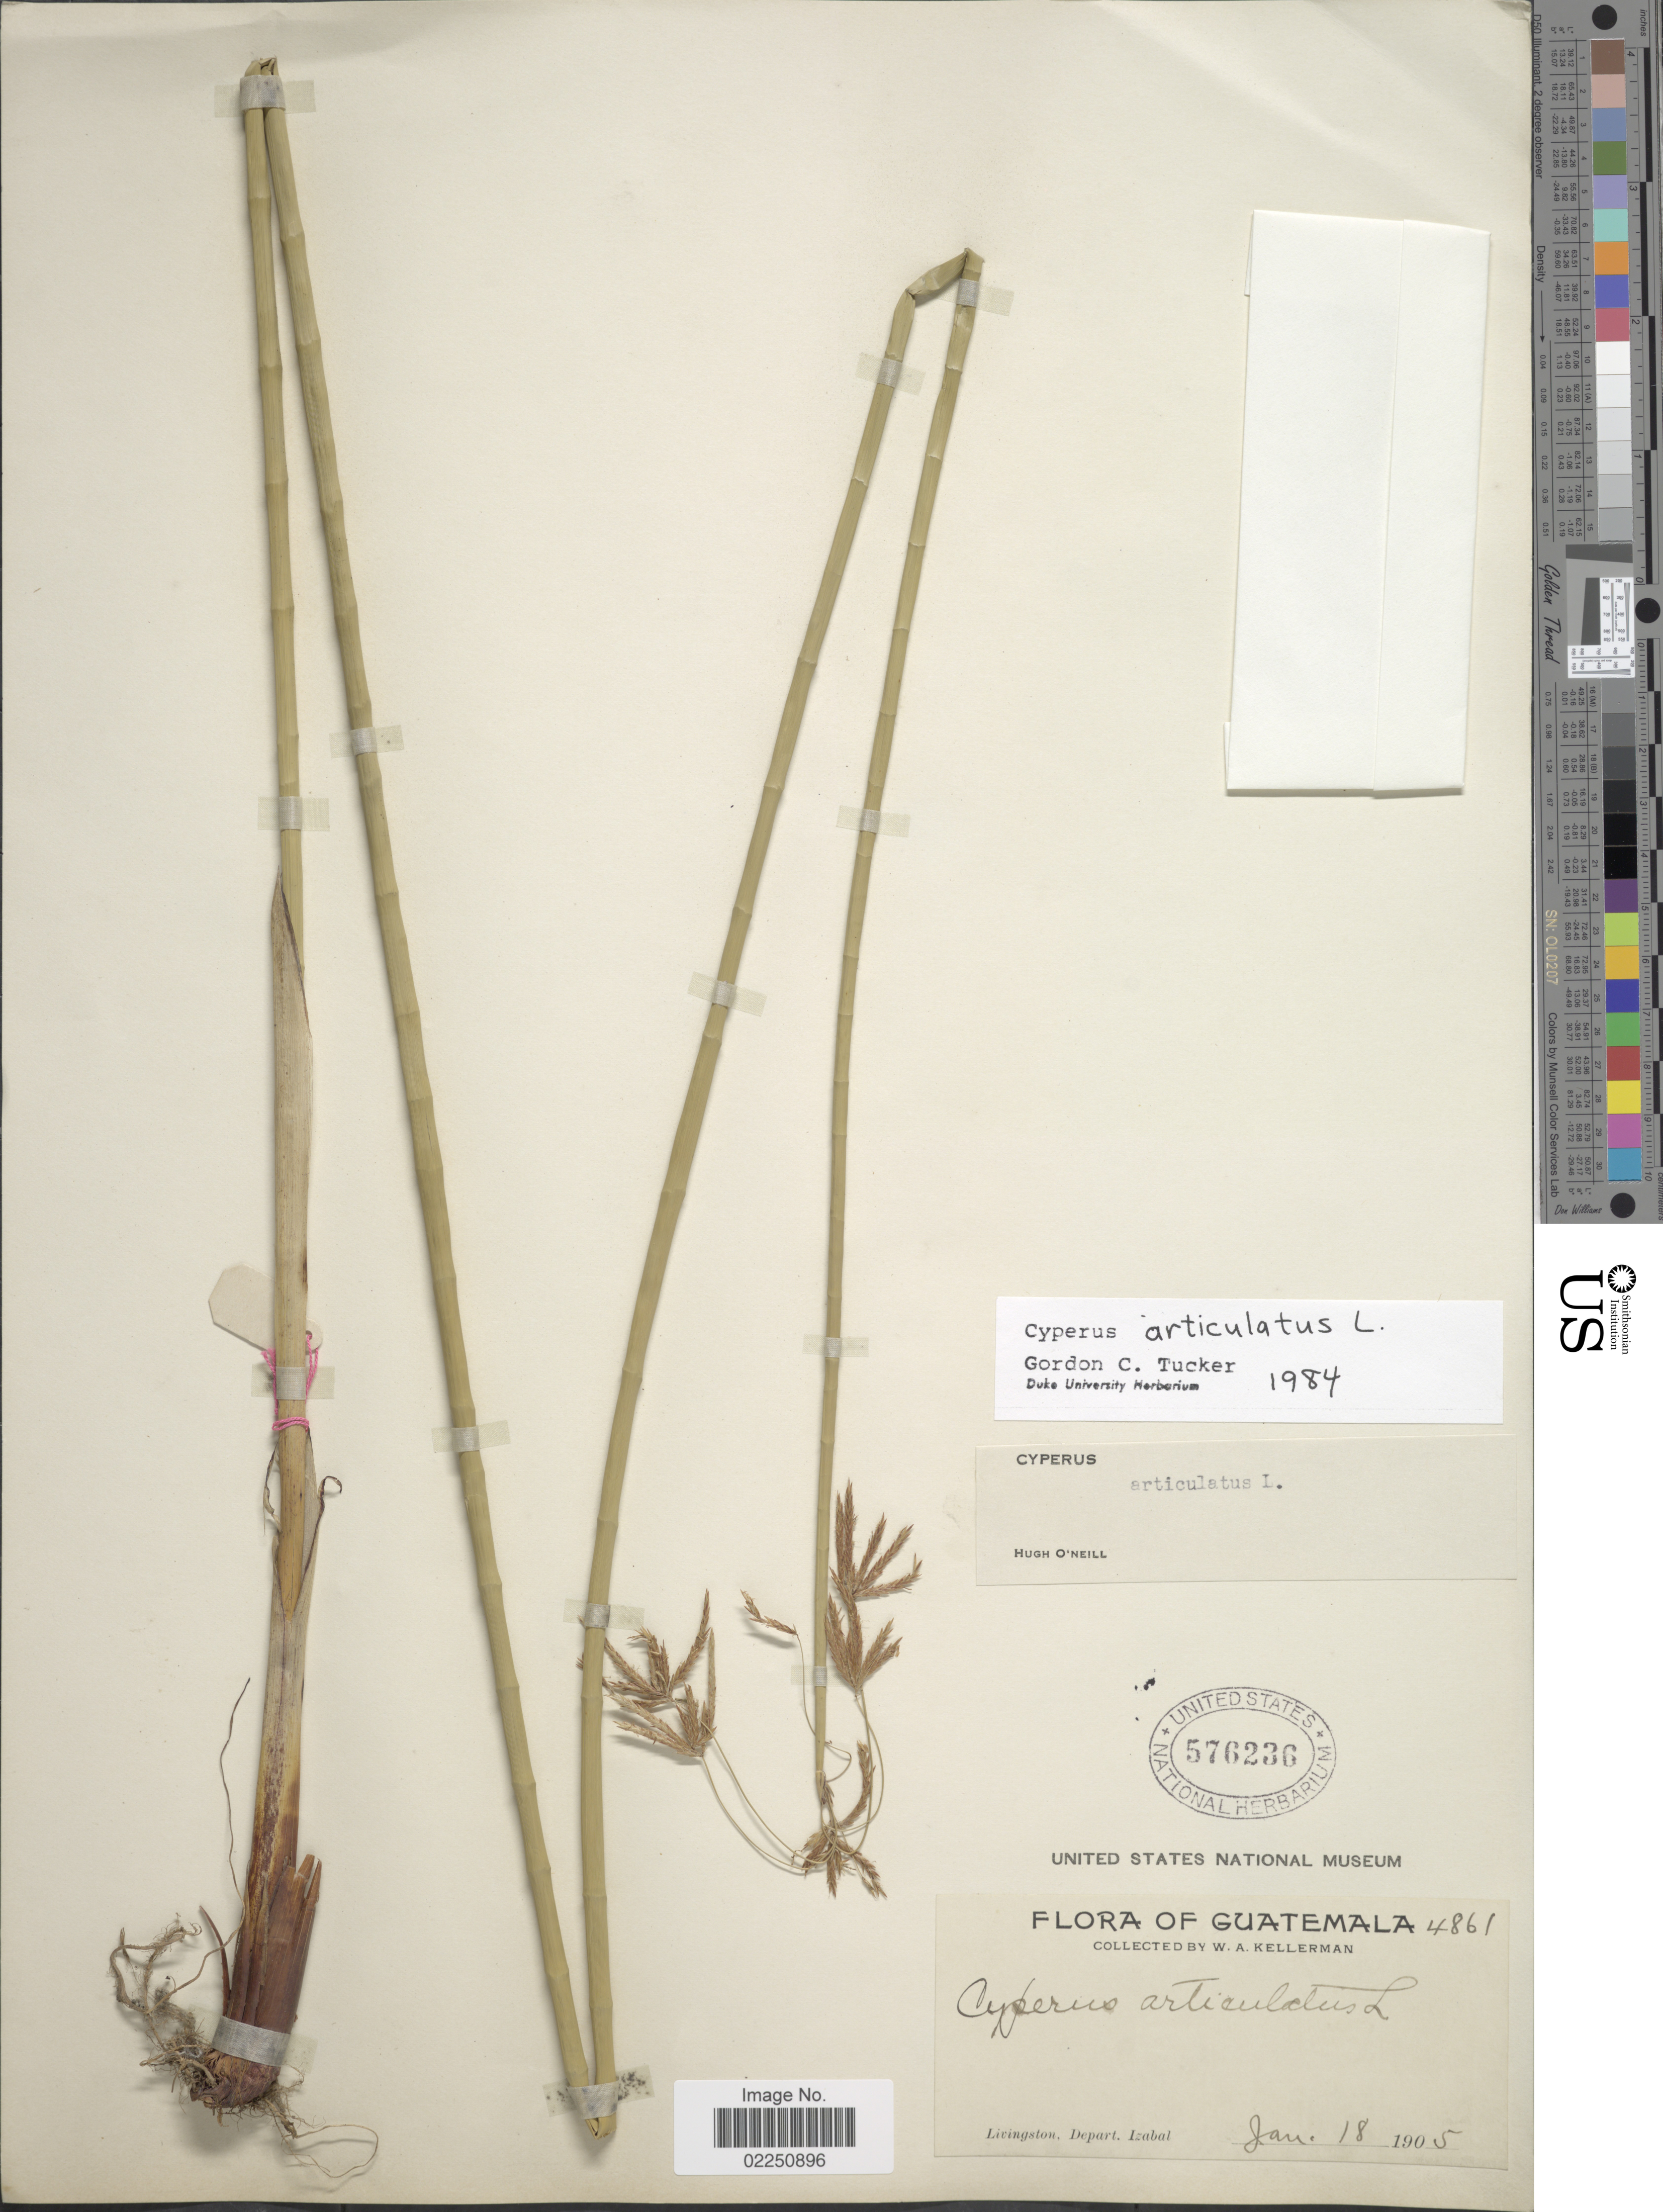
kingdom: Plantae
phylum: Tracheophyta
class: Liliopsida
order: Poales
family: Cyperaceae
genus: Cyperus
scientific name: Cyperus articulatus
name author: L.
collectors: W. Kellerman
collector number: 4861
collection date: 1905-01-18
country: Guatemala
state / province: Izabal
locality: Livingston, Depart. Izabal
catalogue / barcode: US 576236